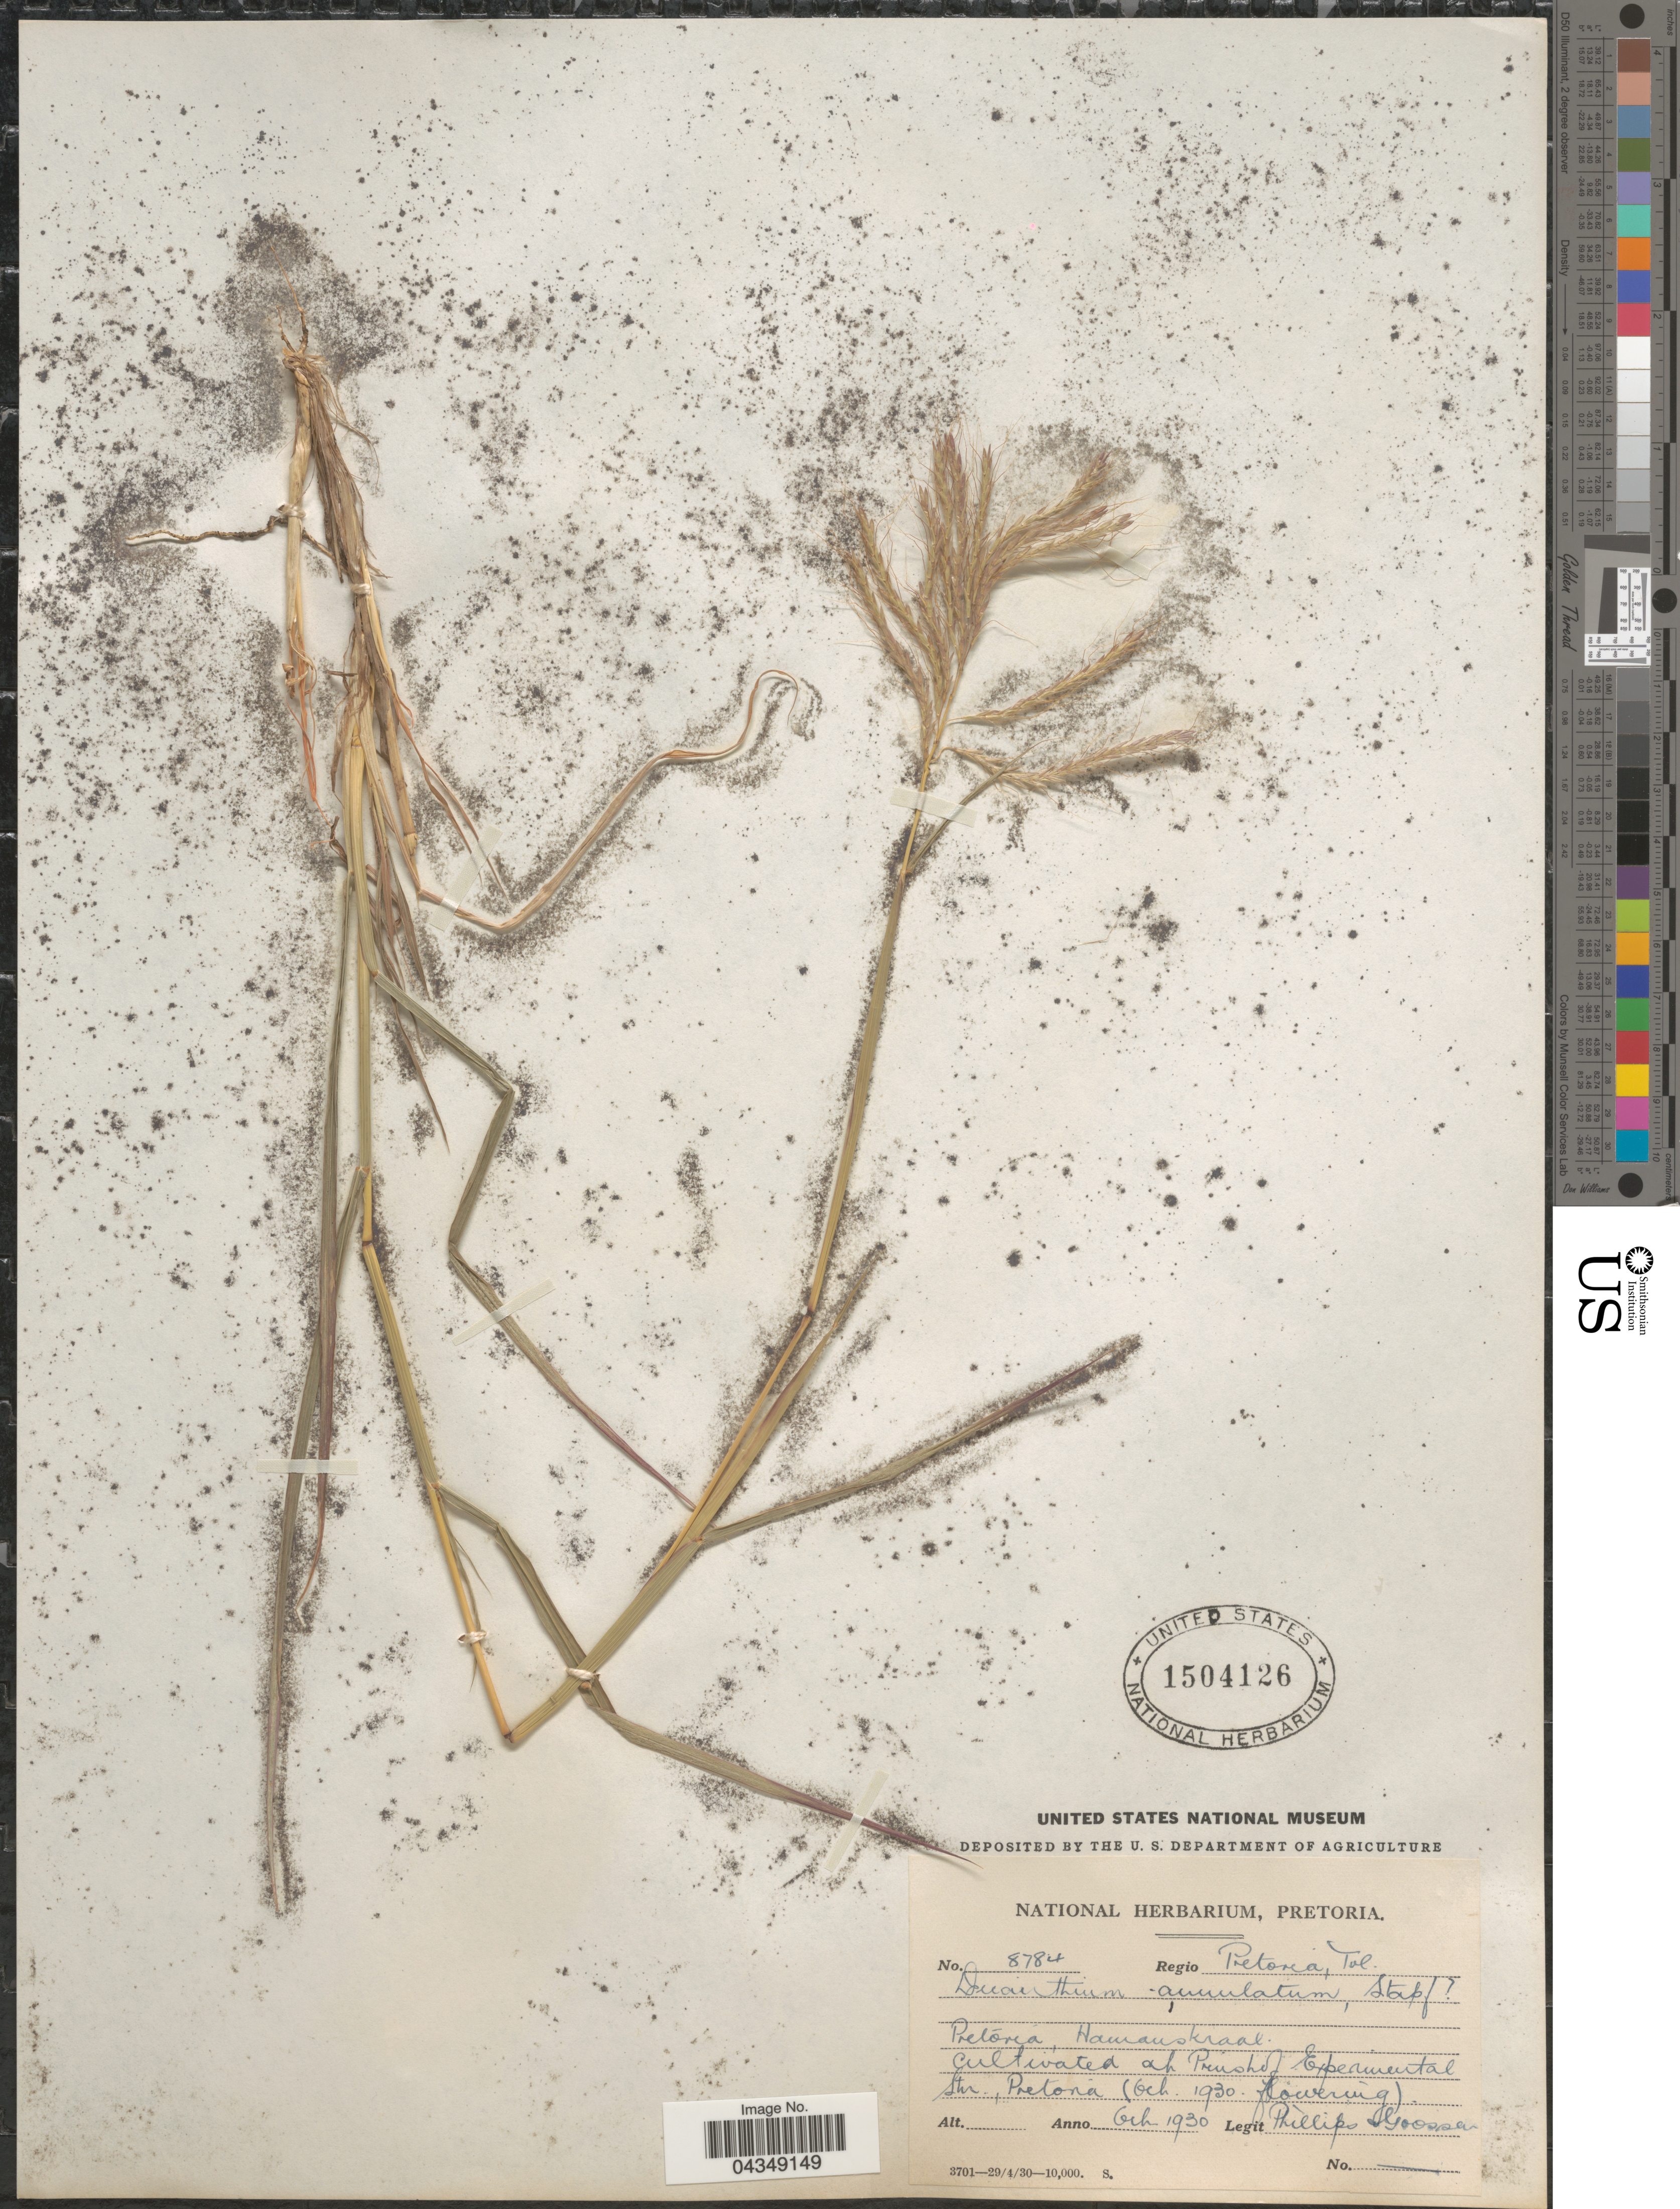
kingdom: Plantae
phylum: Tracheophyta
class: Liliopsida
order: Poales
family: Poaceae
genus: Bothriochloa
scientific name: Bothriochloa radicans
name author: (Lehm.) A. Camus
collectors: -- Phillips & -. Goossens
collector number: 8784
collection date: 1930-10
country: South Africa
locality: At Prinshof Experimental Stn., Pretoria.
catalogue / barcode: US 1504126